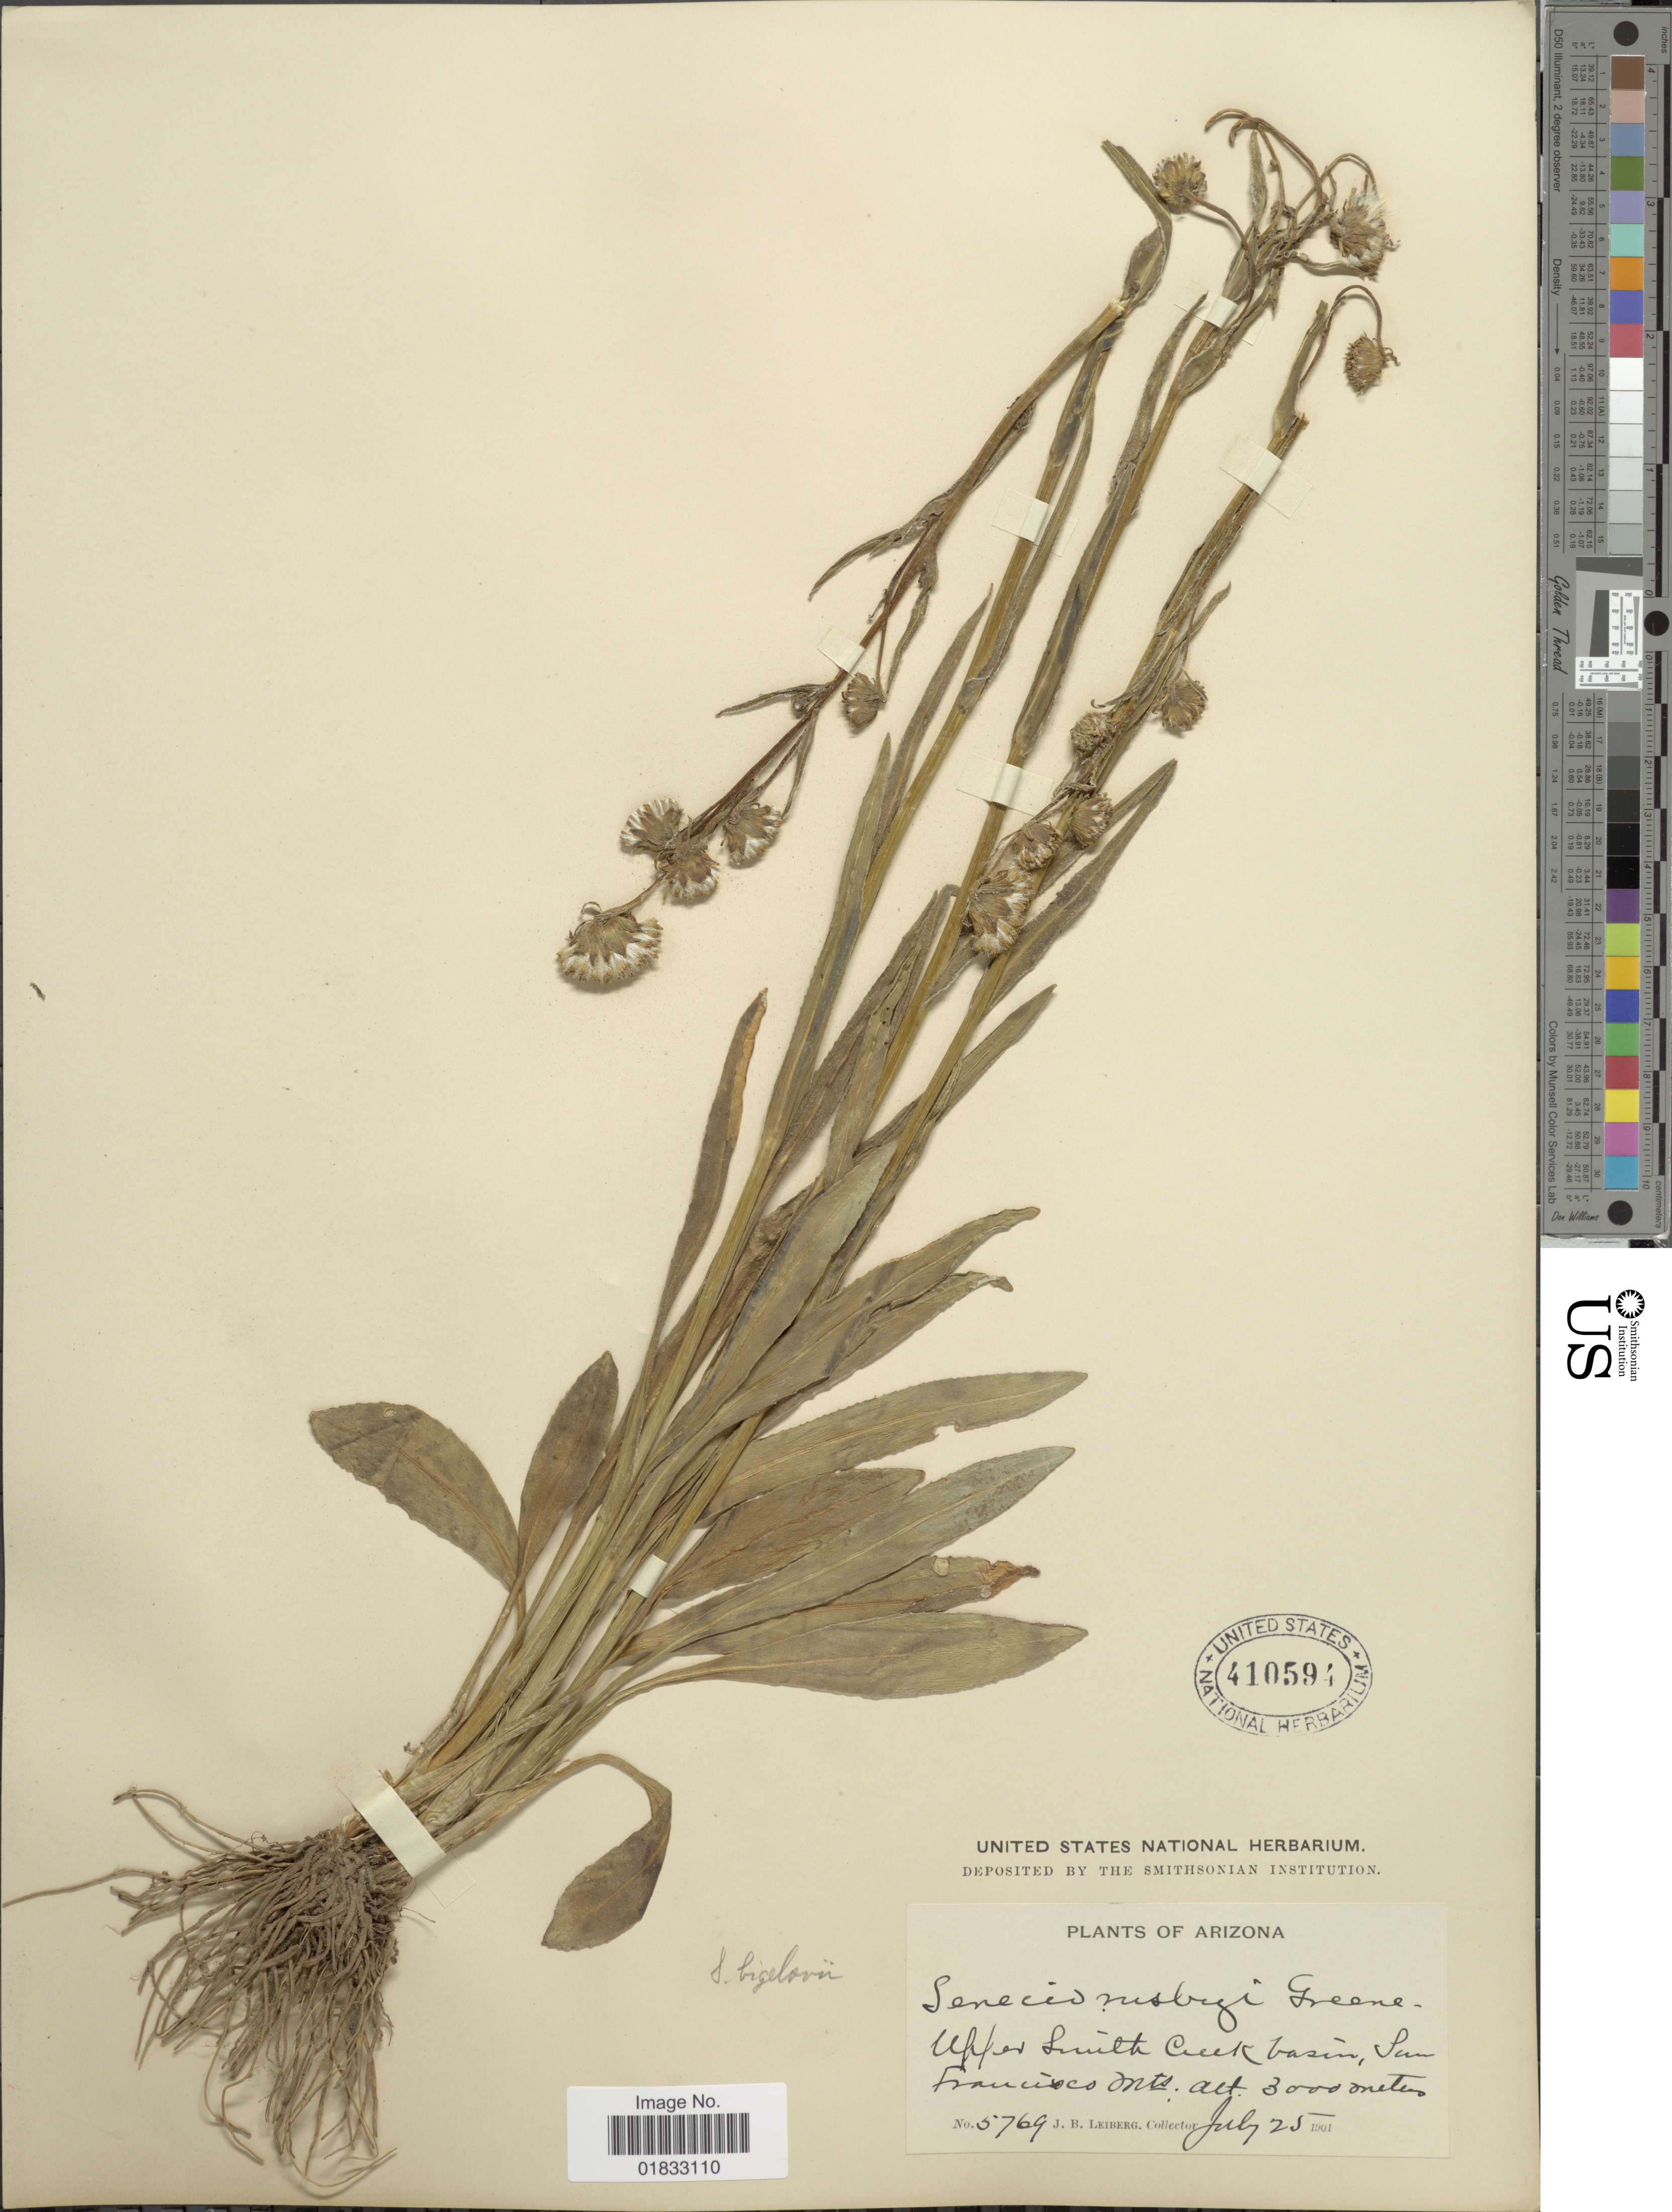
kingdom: Plantae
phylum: Tracheophyta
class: Magnoliopsida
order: Asterales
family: Asteraceae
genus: Senecio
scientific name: Senecio bigelovii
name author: A. Gray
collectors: J. B. Leiberg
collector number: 5769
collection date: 1901-07-25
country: United States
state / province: Arizona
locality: Upper Smith Creek basin, San Francisco Mts.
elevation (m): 3000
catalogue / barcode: US 410594